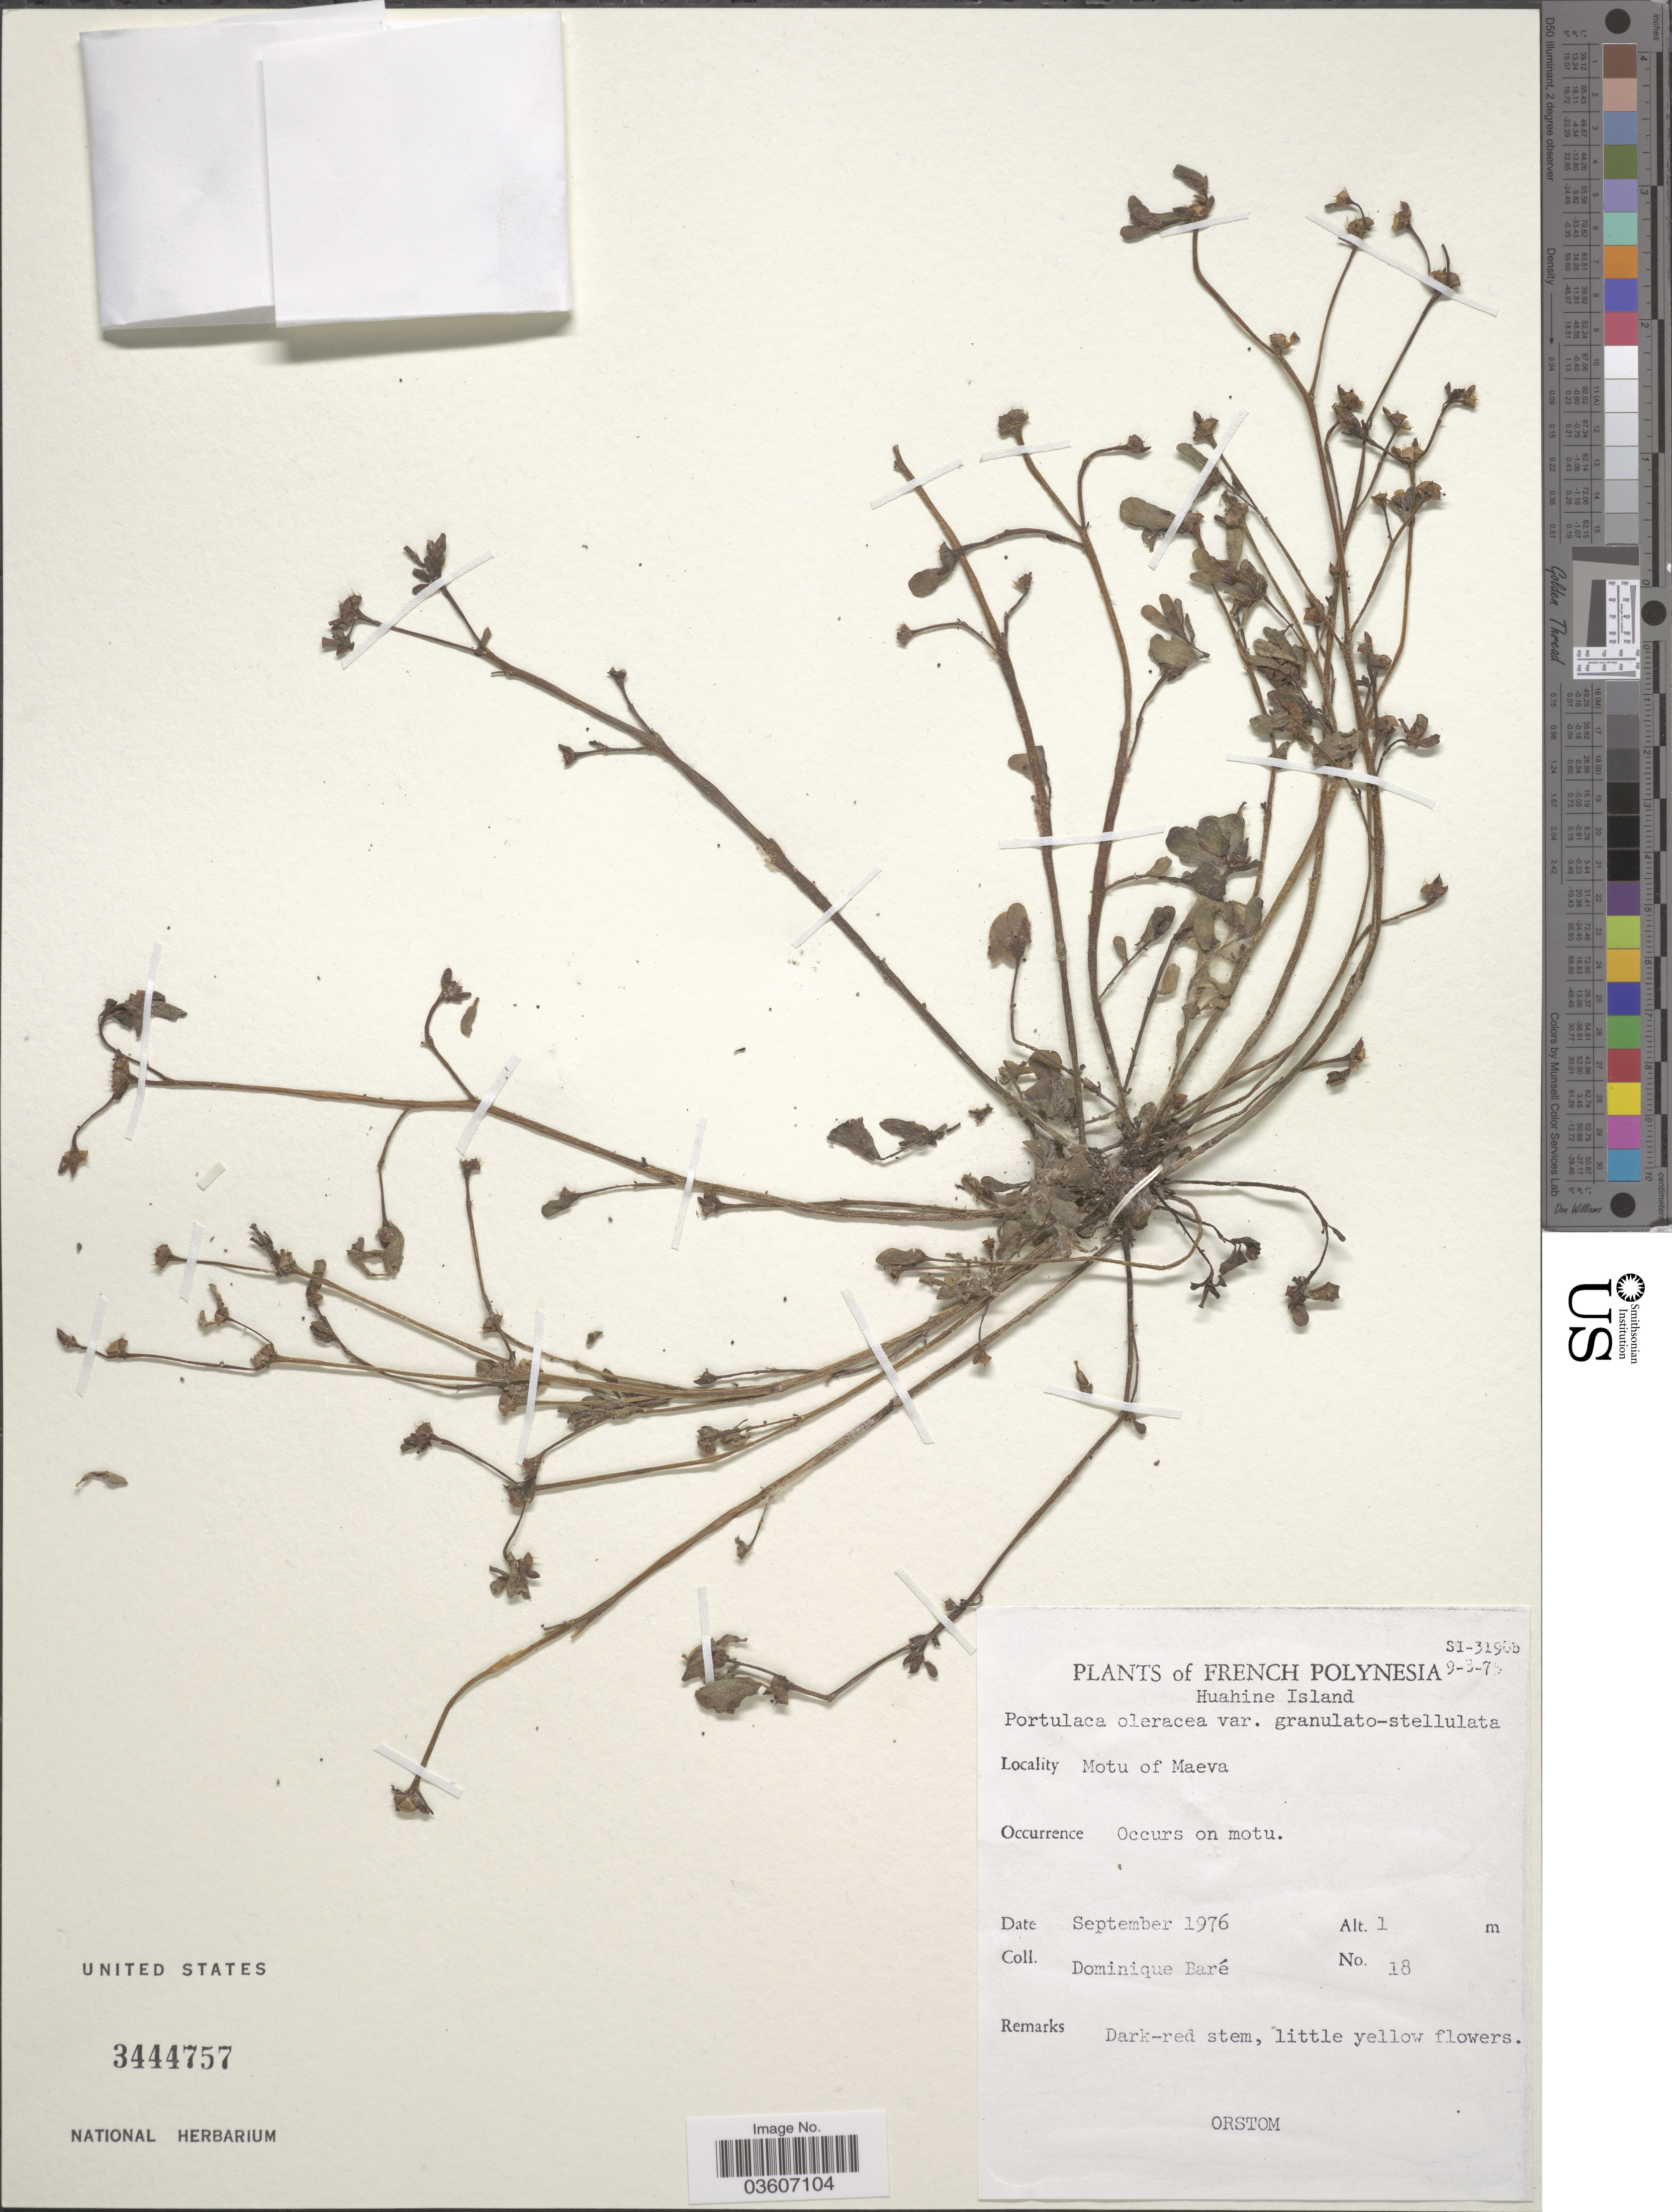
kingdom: Plantae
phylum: Tracheophyta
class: Magnoliopsida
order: Caryophyllales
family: Portulacaceae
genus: Portulaca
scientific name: Portulaca oleracea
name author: L.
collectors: D. Baré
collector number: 18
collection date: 1976-09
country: French Polynesia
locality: Huahine Island. Motu of Maeva.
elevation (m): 1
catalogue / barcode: US 3444757